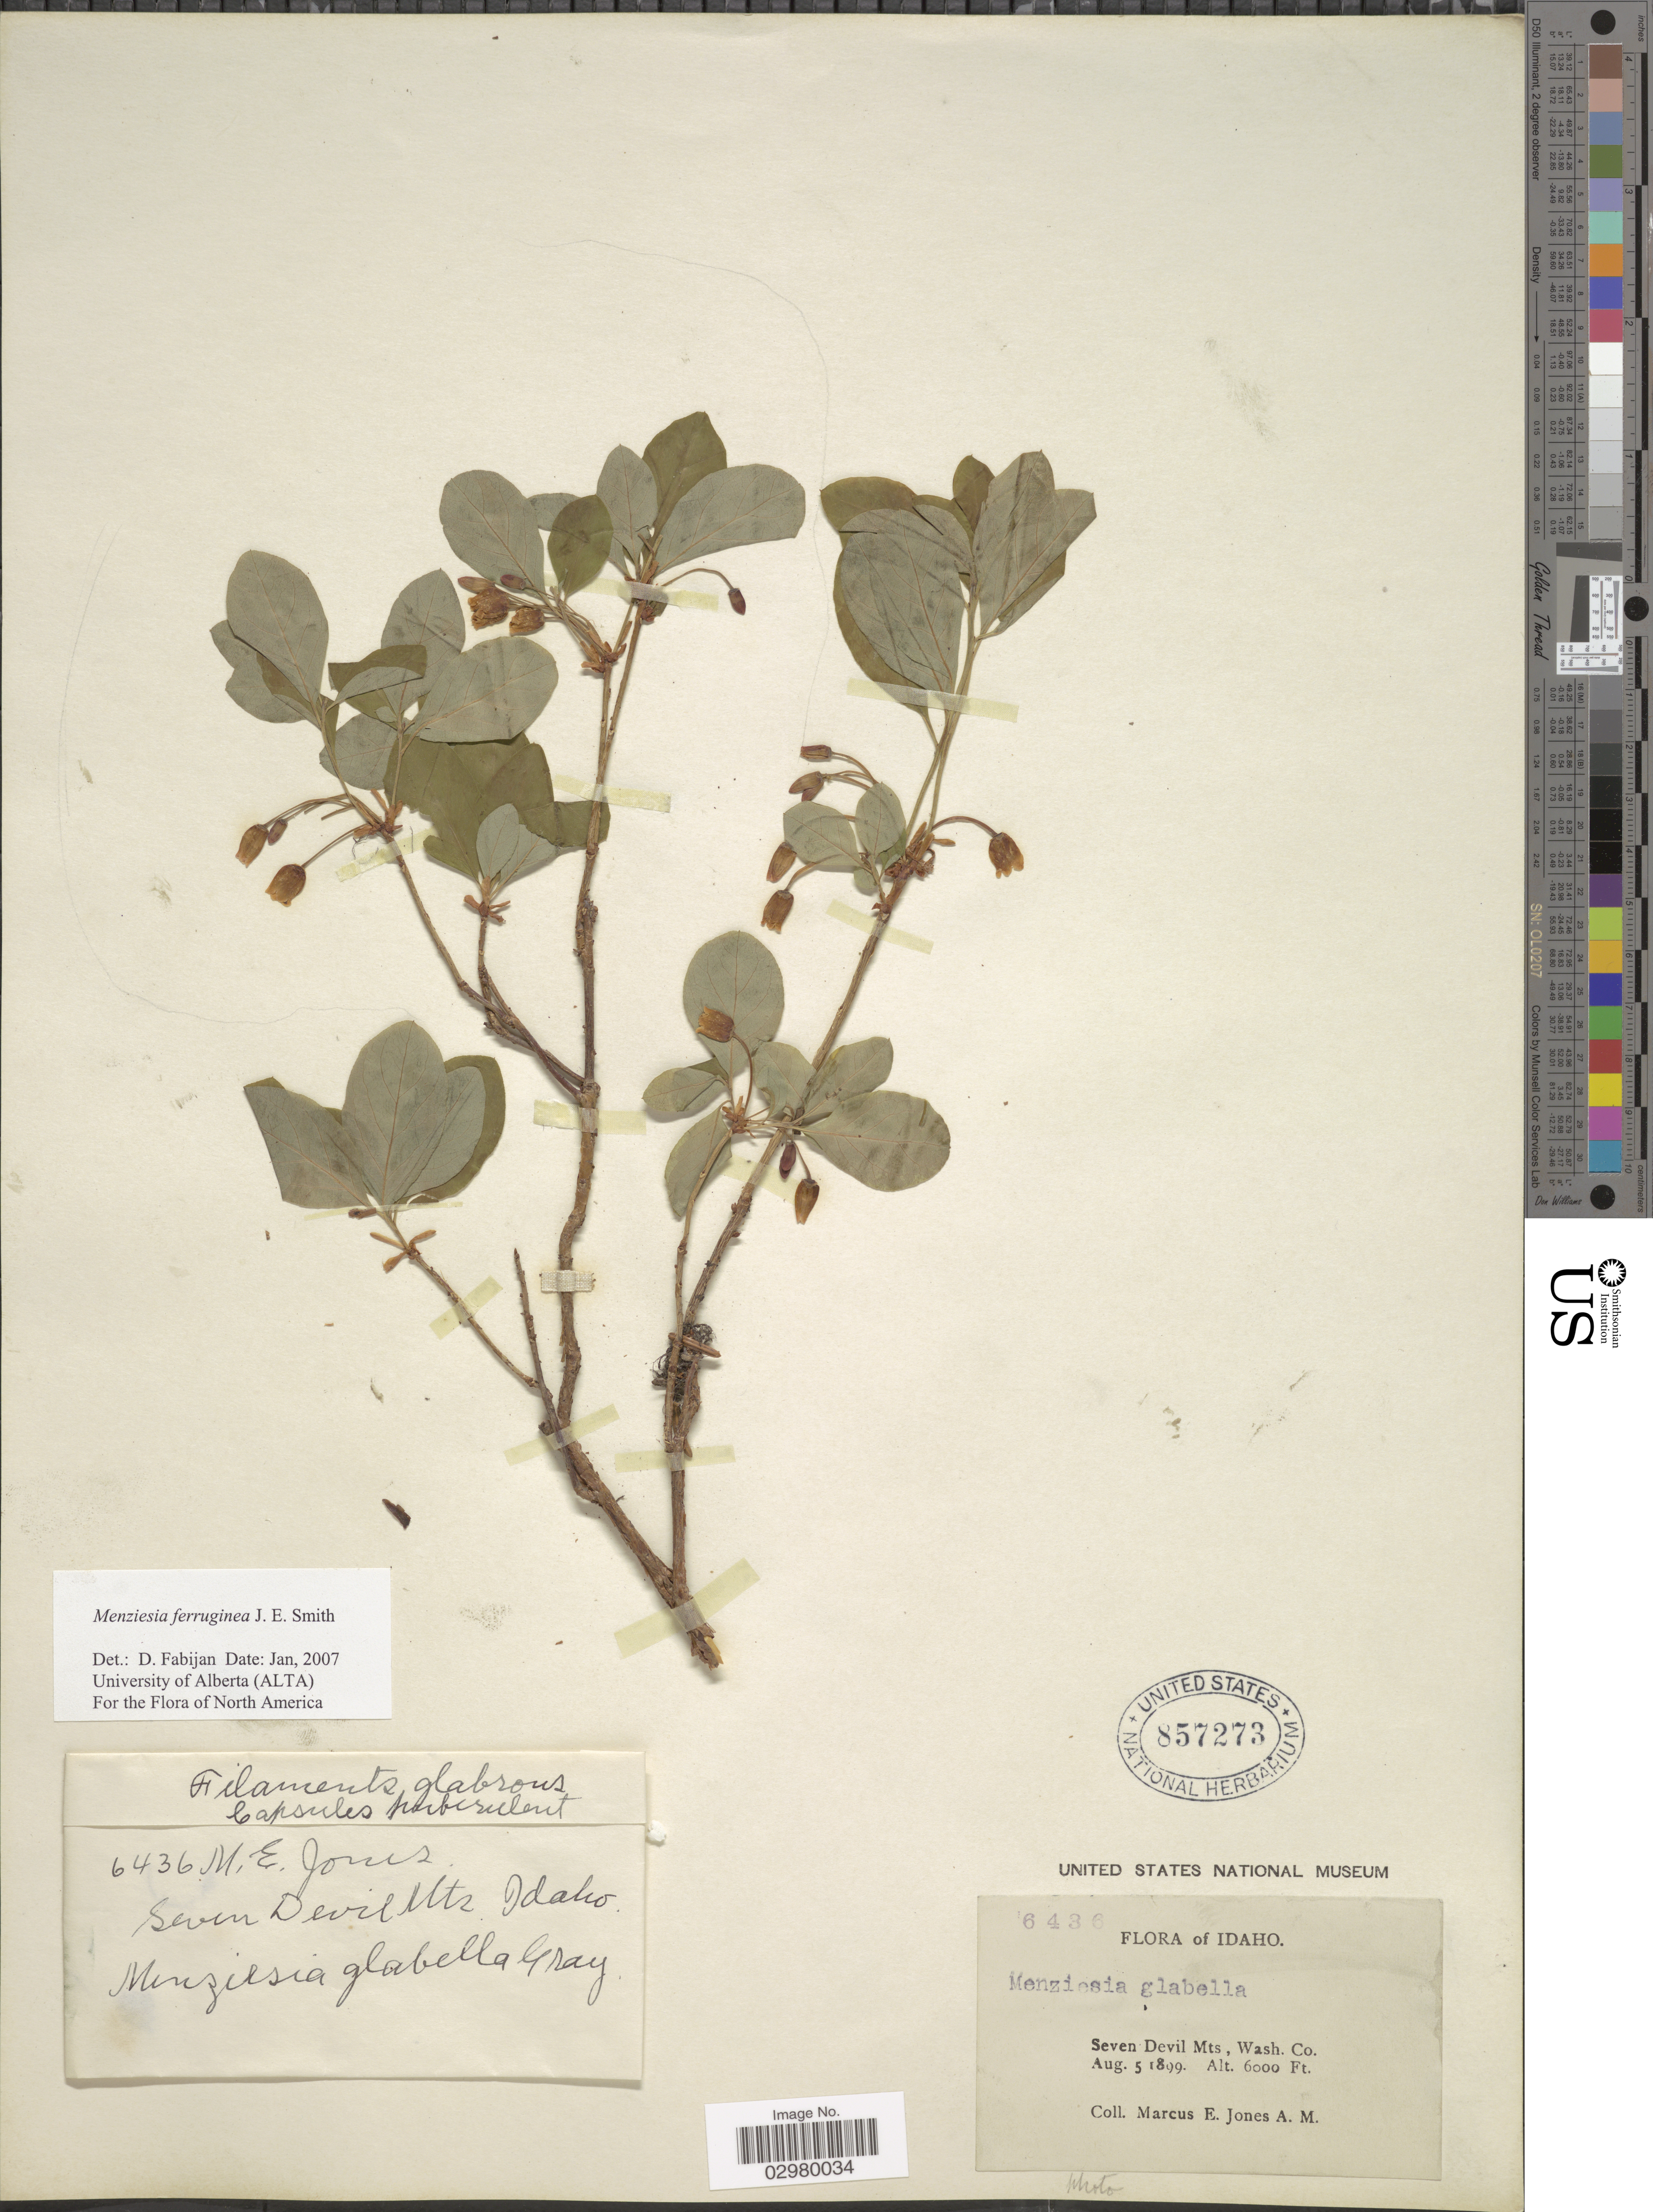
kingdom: Plantae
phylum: Tracheophyta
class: Magnoliopsida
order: Ericales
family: Ericaceae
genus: Menziesia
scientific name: Menziesia ferruginea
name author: Sm.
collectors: M. E. Jones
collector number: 6436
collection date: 1899-08-05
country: United States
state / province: Idaho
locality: Seven Devil Mts, Wash. Co.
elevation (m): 1829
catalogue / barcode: US 857273